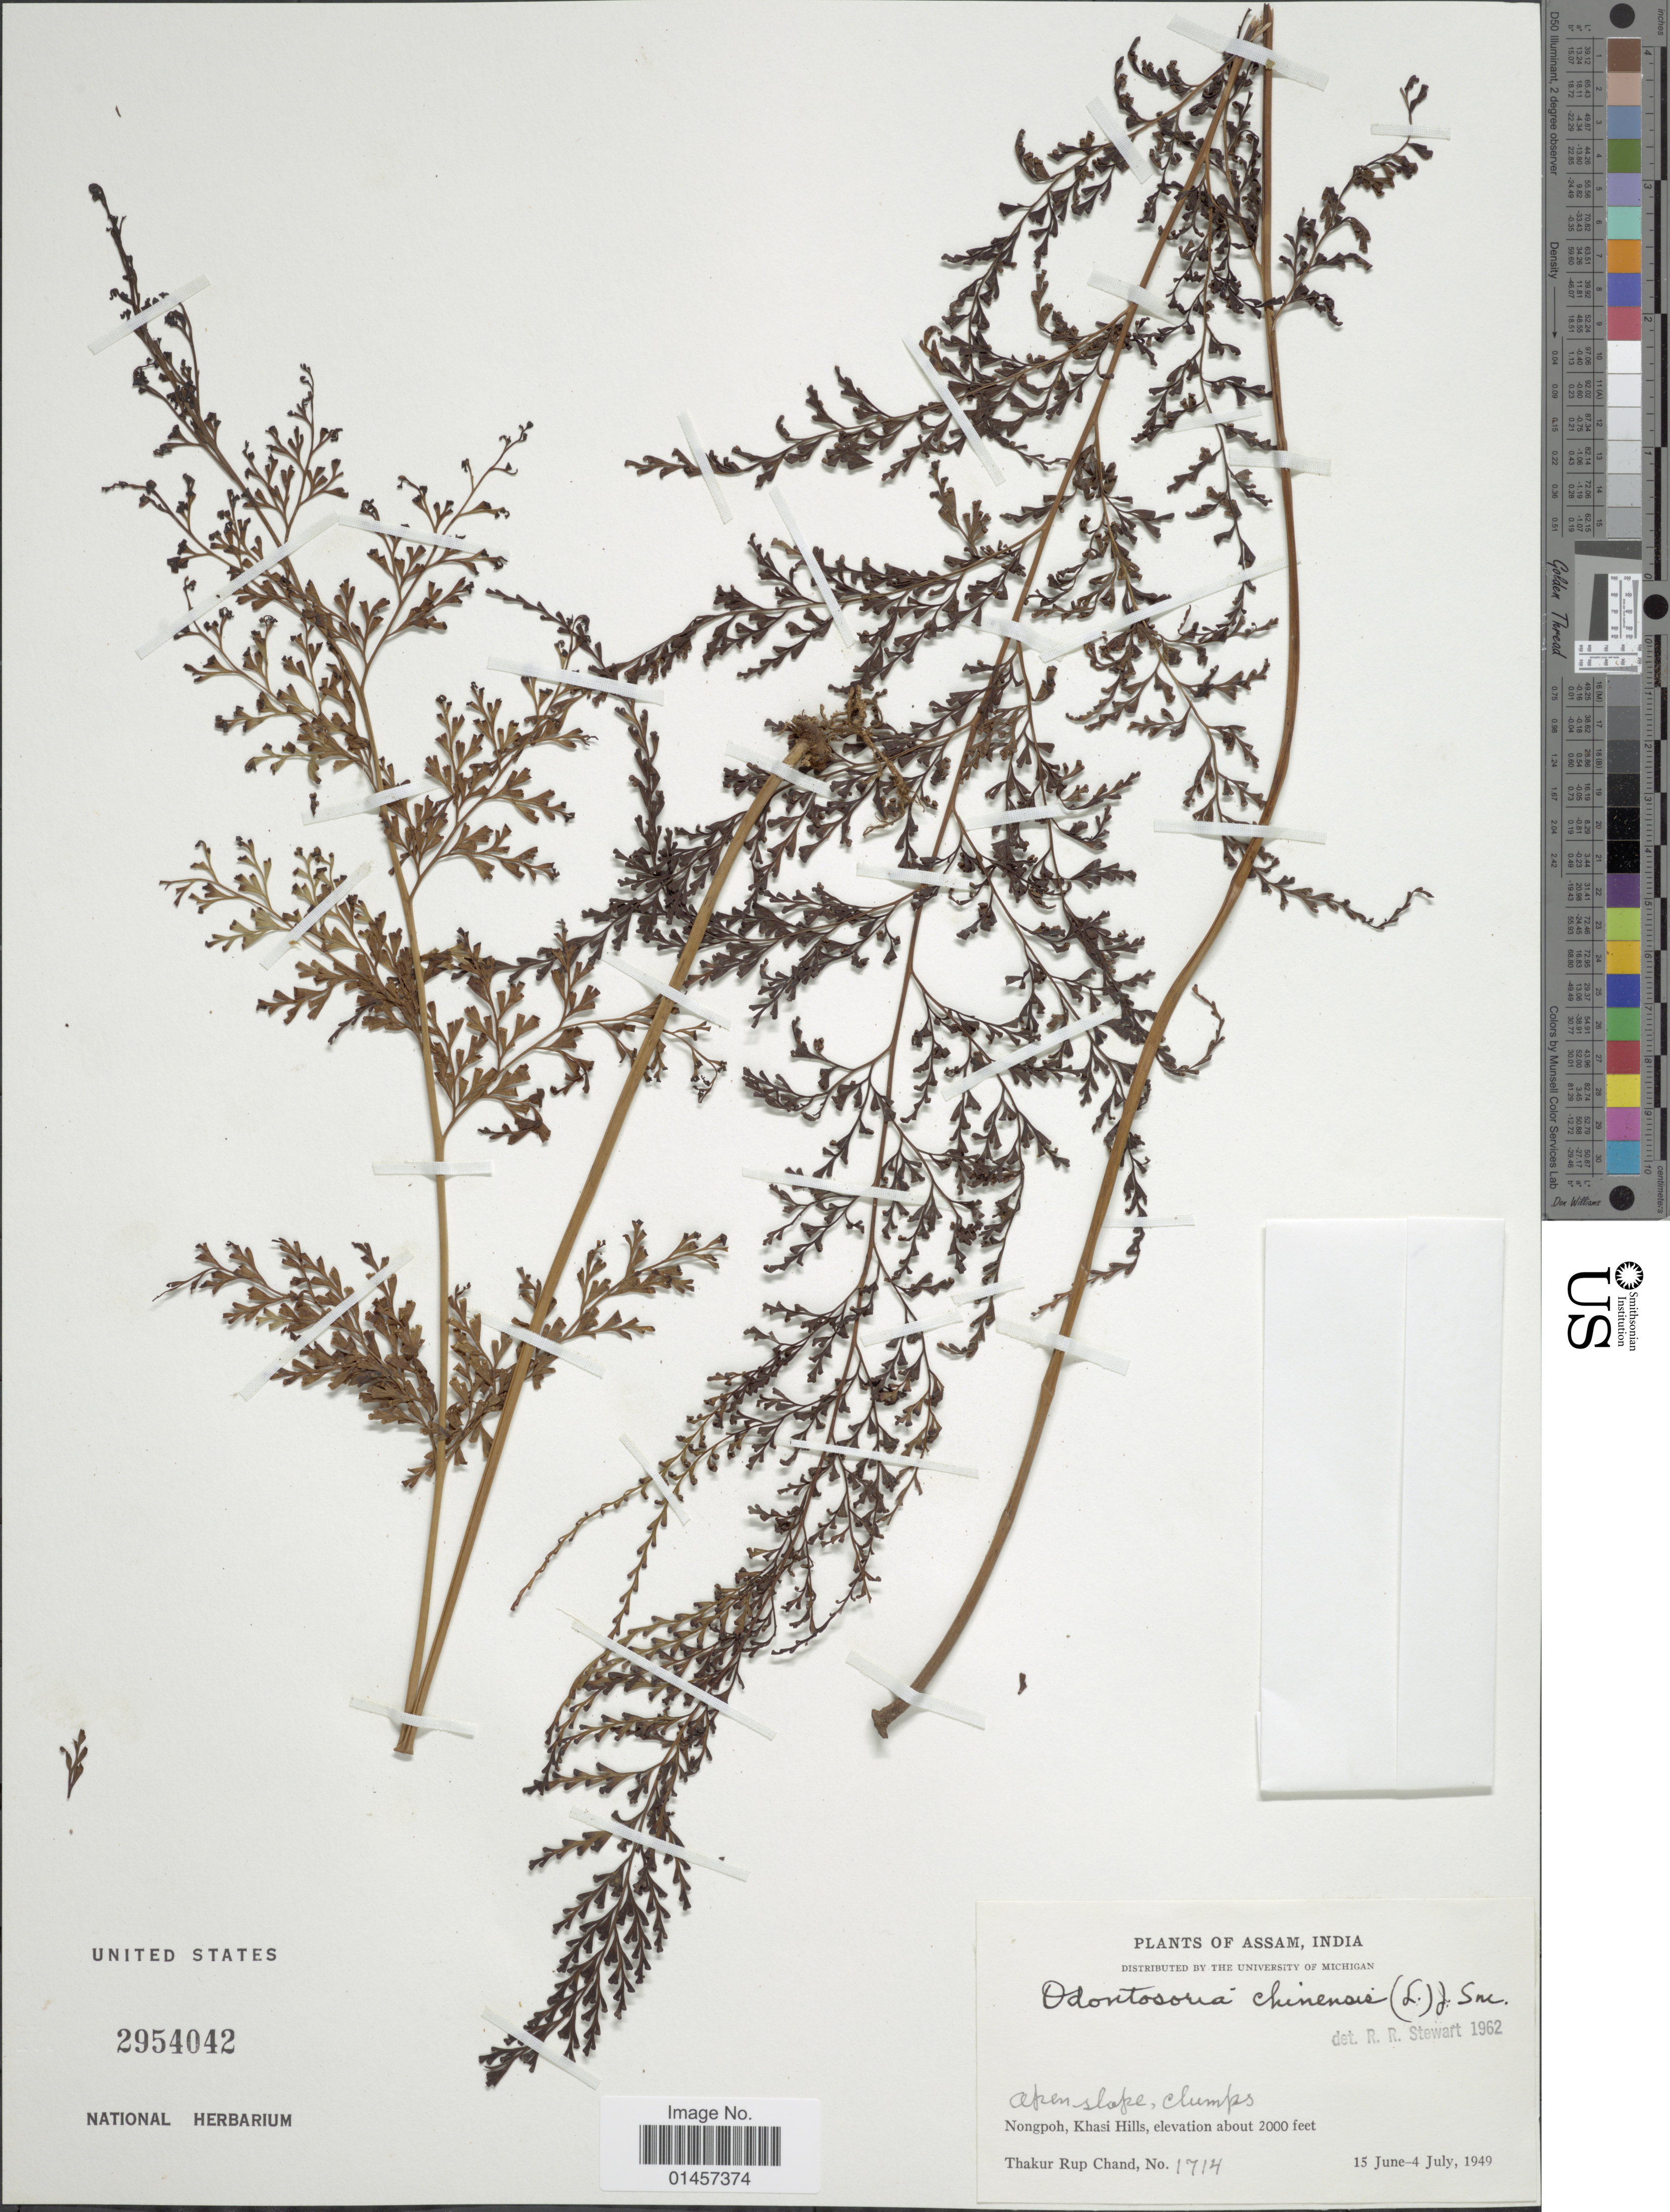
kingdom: Plantae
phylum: Tracheophyta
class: Polypodiopsida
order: Polypodiales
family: Lindsaeaceae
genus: Sphenomeris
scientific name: Sphenomeris chinensis var. chinensis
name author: (L.) Maxon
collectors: T. R. Chand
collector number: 1714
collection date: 1949-06-15/1949-07-04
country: India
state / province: Meghalaya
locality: Assam, India, Nongpoh, Khasi Hills,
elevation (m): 610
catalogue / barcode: US 2954042